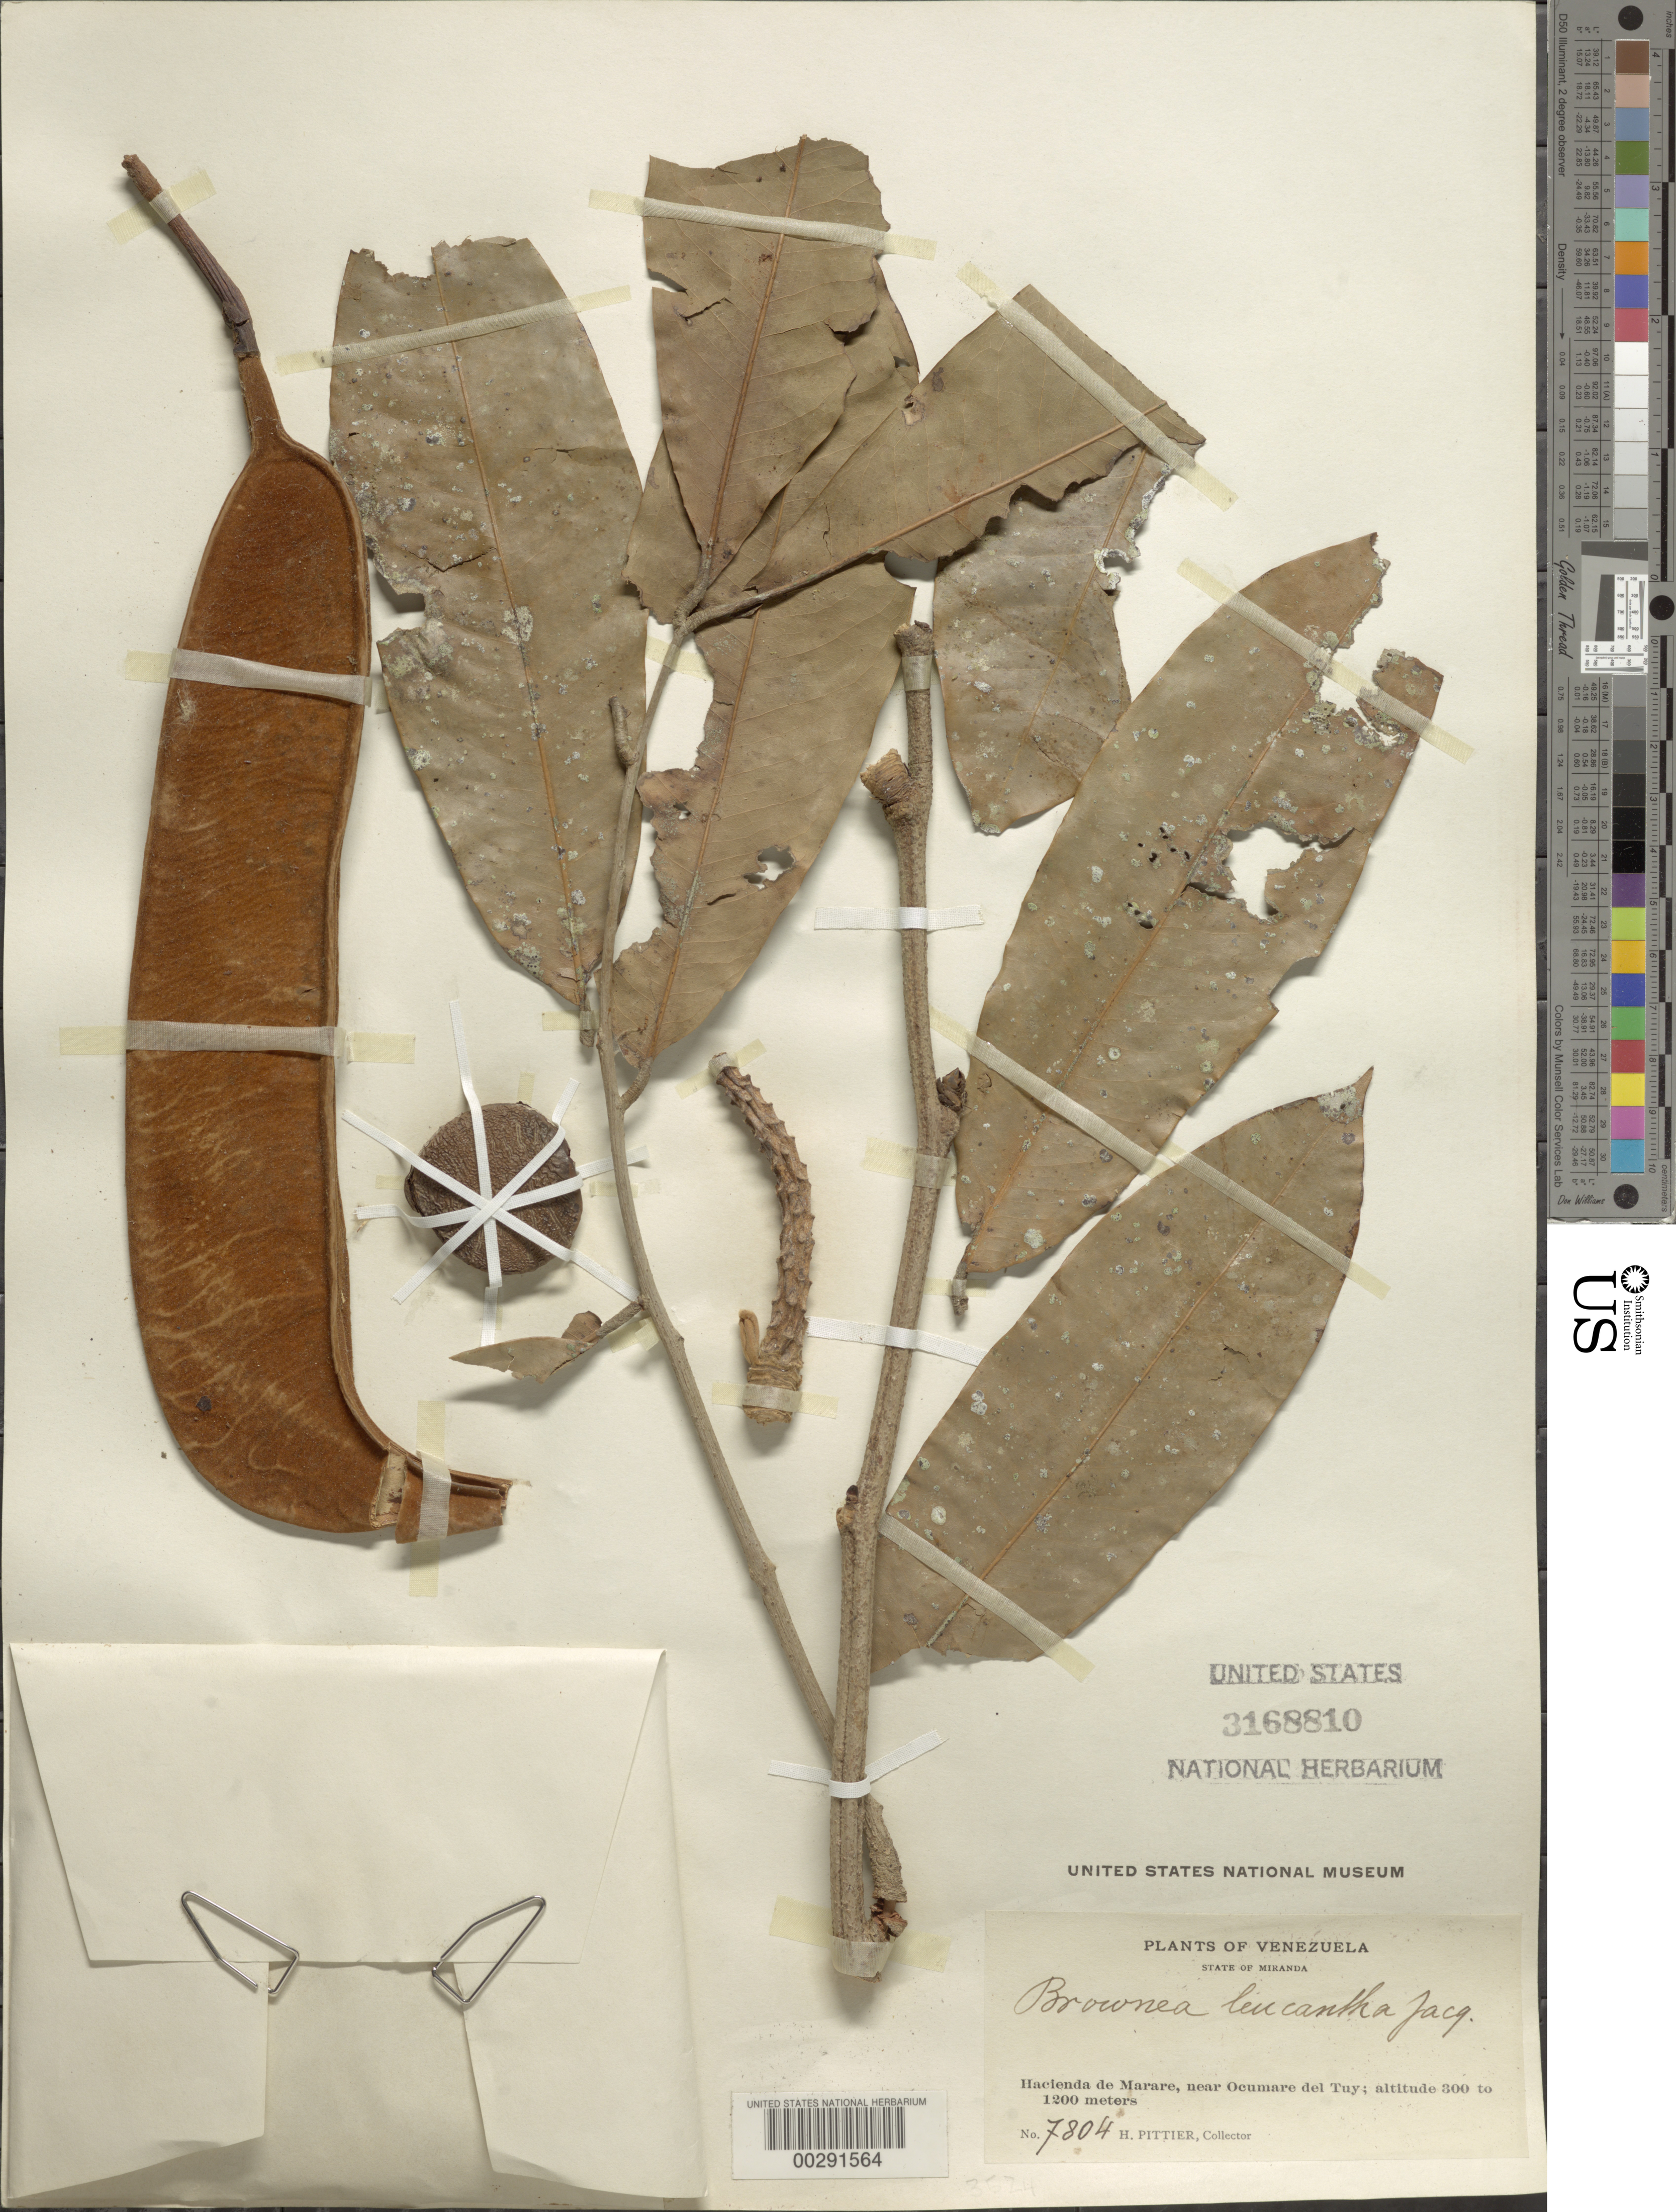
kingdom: Plantae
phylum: Tracheophyta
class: Magnoliopsida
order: Fabales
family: Fabaceae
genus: Brownea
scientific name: Brownea leucantha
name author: Jacq.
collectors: H. F. Pittier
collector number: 7804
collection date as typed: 01 May 1918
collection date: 1918-05-01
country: Venezuela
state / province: Miranda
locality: Hacienda de marare, near ocumare del tuy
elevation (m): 300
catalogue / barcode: US 3168810